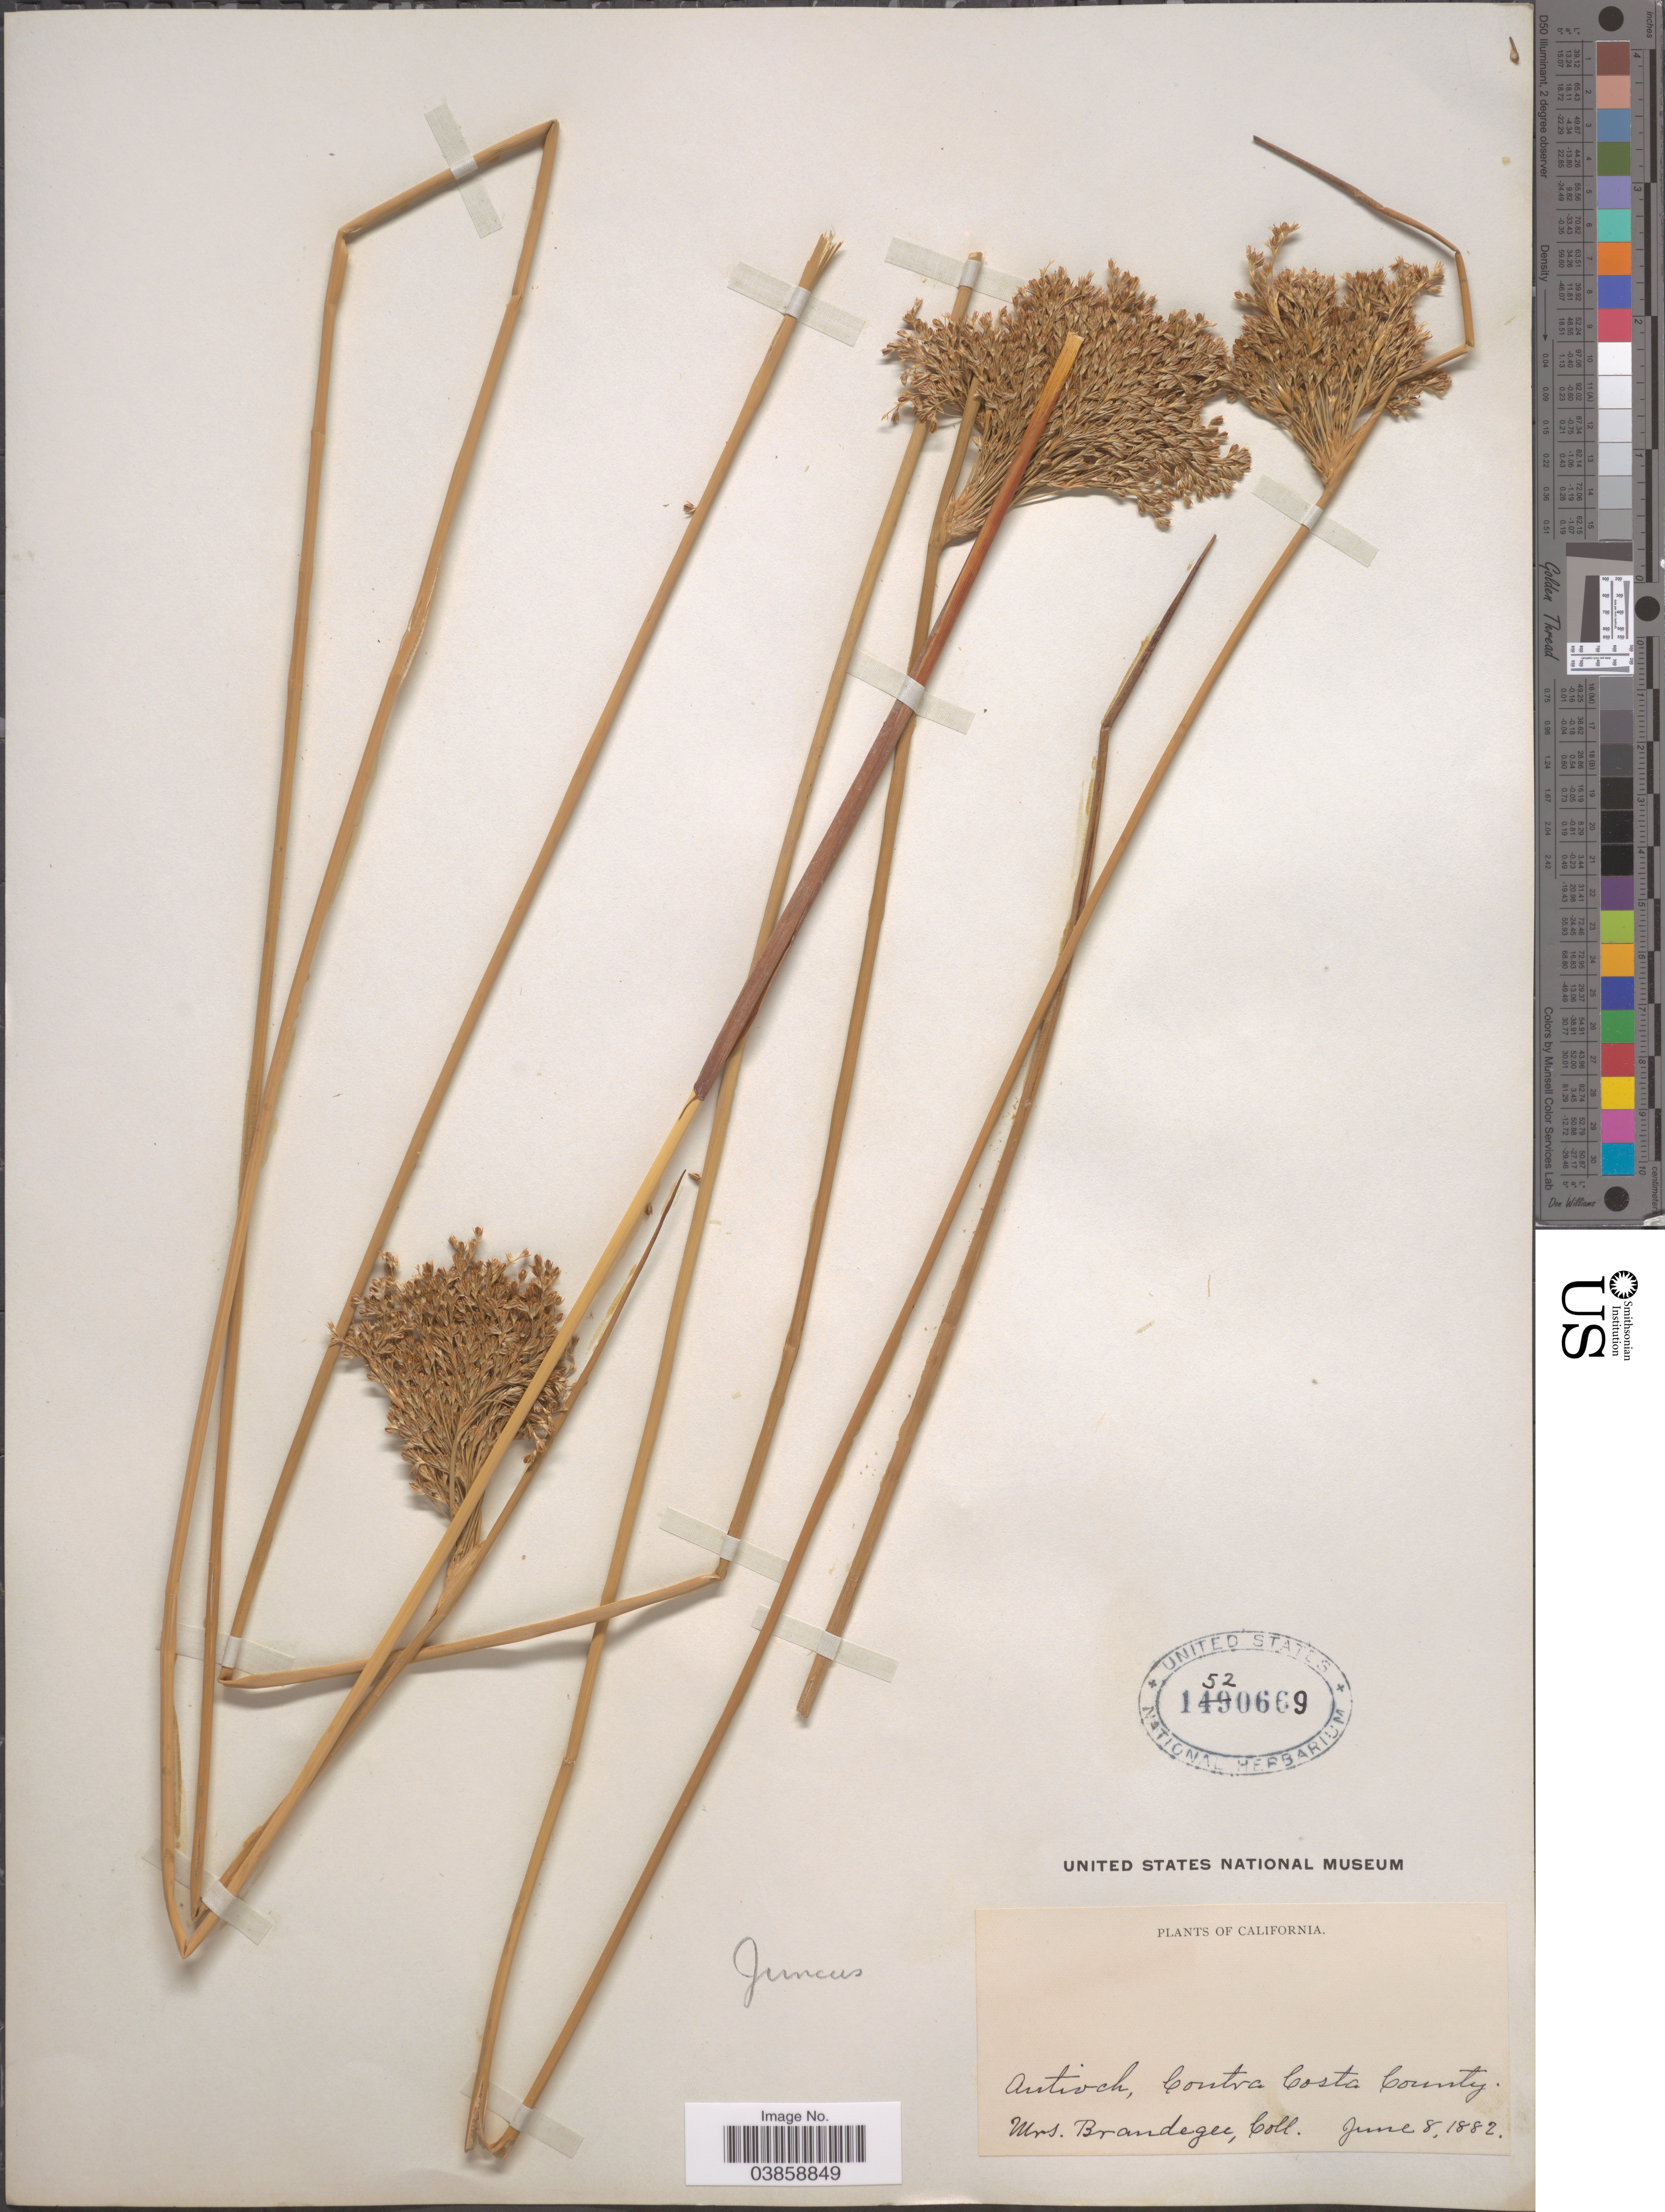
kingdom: Plantae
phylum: Tracheophyta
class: Liliopsida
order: Poales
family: Juncaceae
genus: Juncus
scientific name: Juncus sp.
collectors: M. K. Brandegee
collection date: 1882-06-08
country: United States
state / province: California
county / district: Contra Costa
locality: Antioch, Contra Costa County.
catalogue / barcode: US 1520669